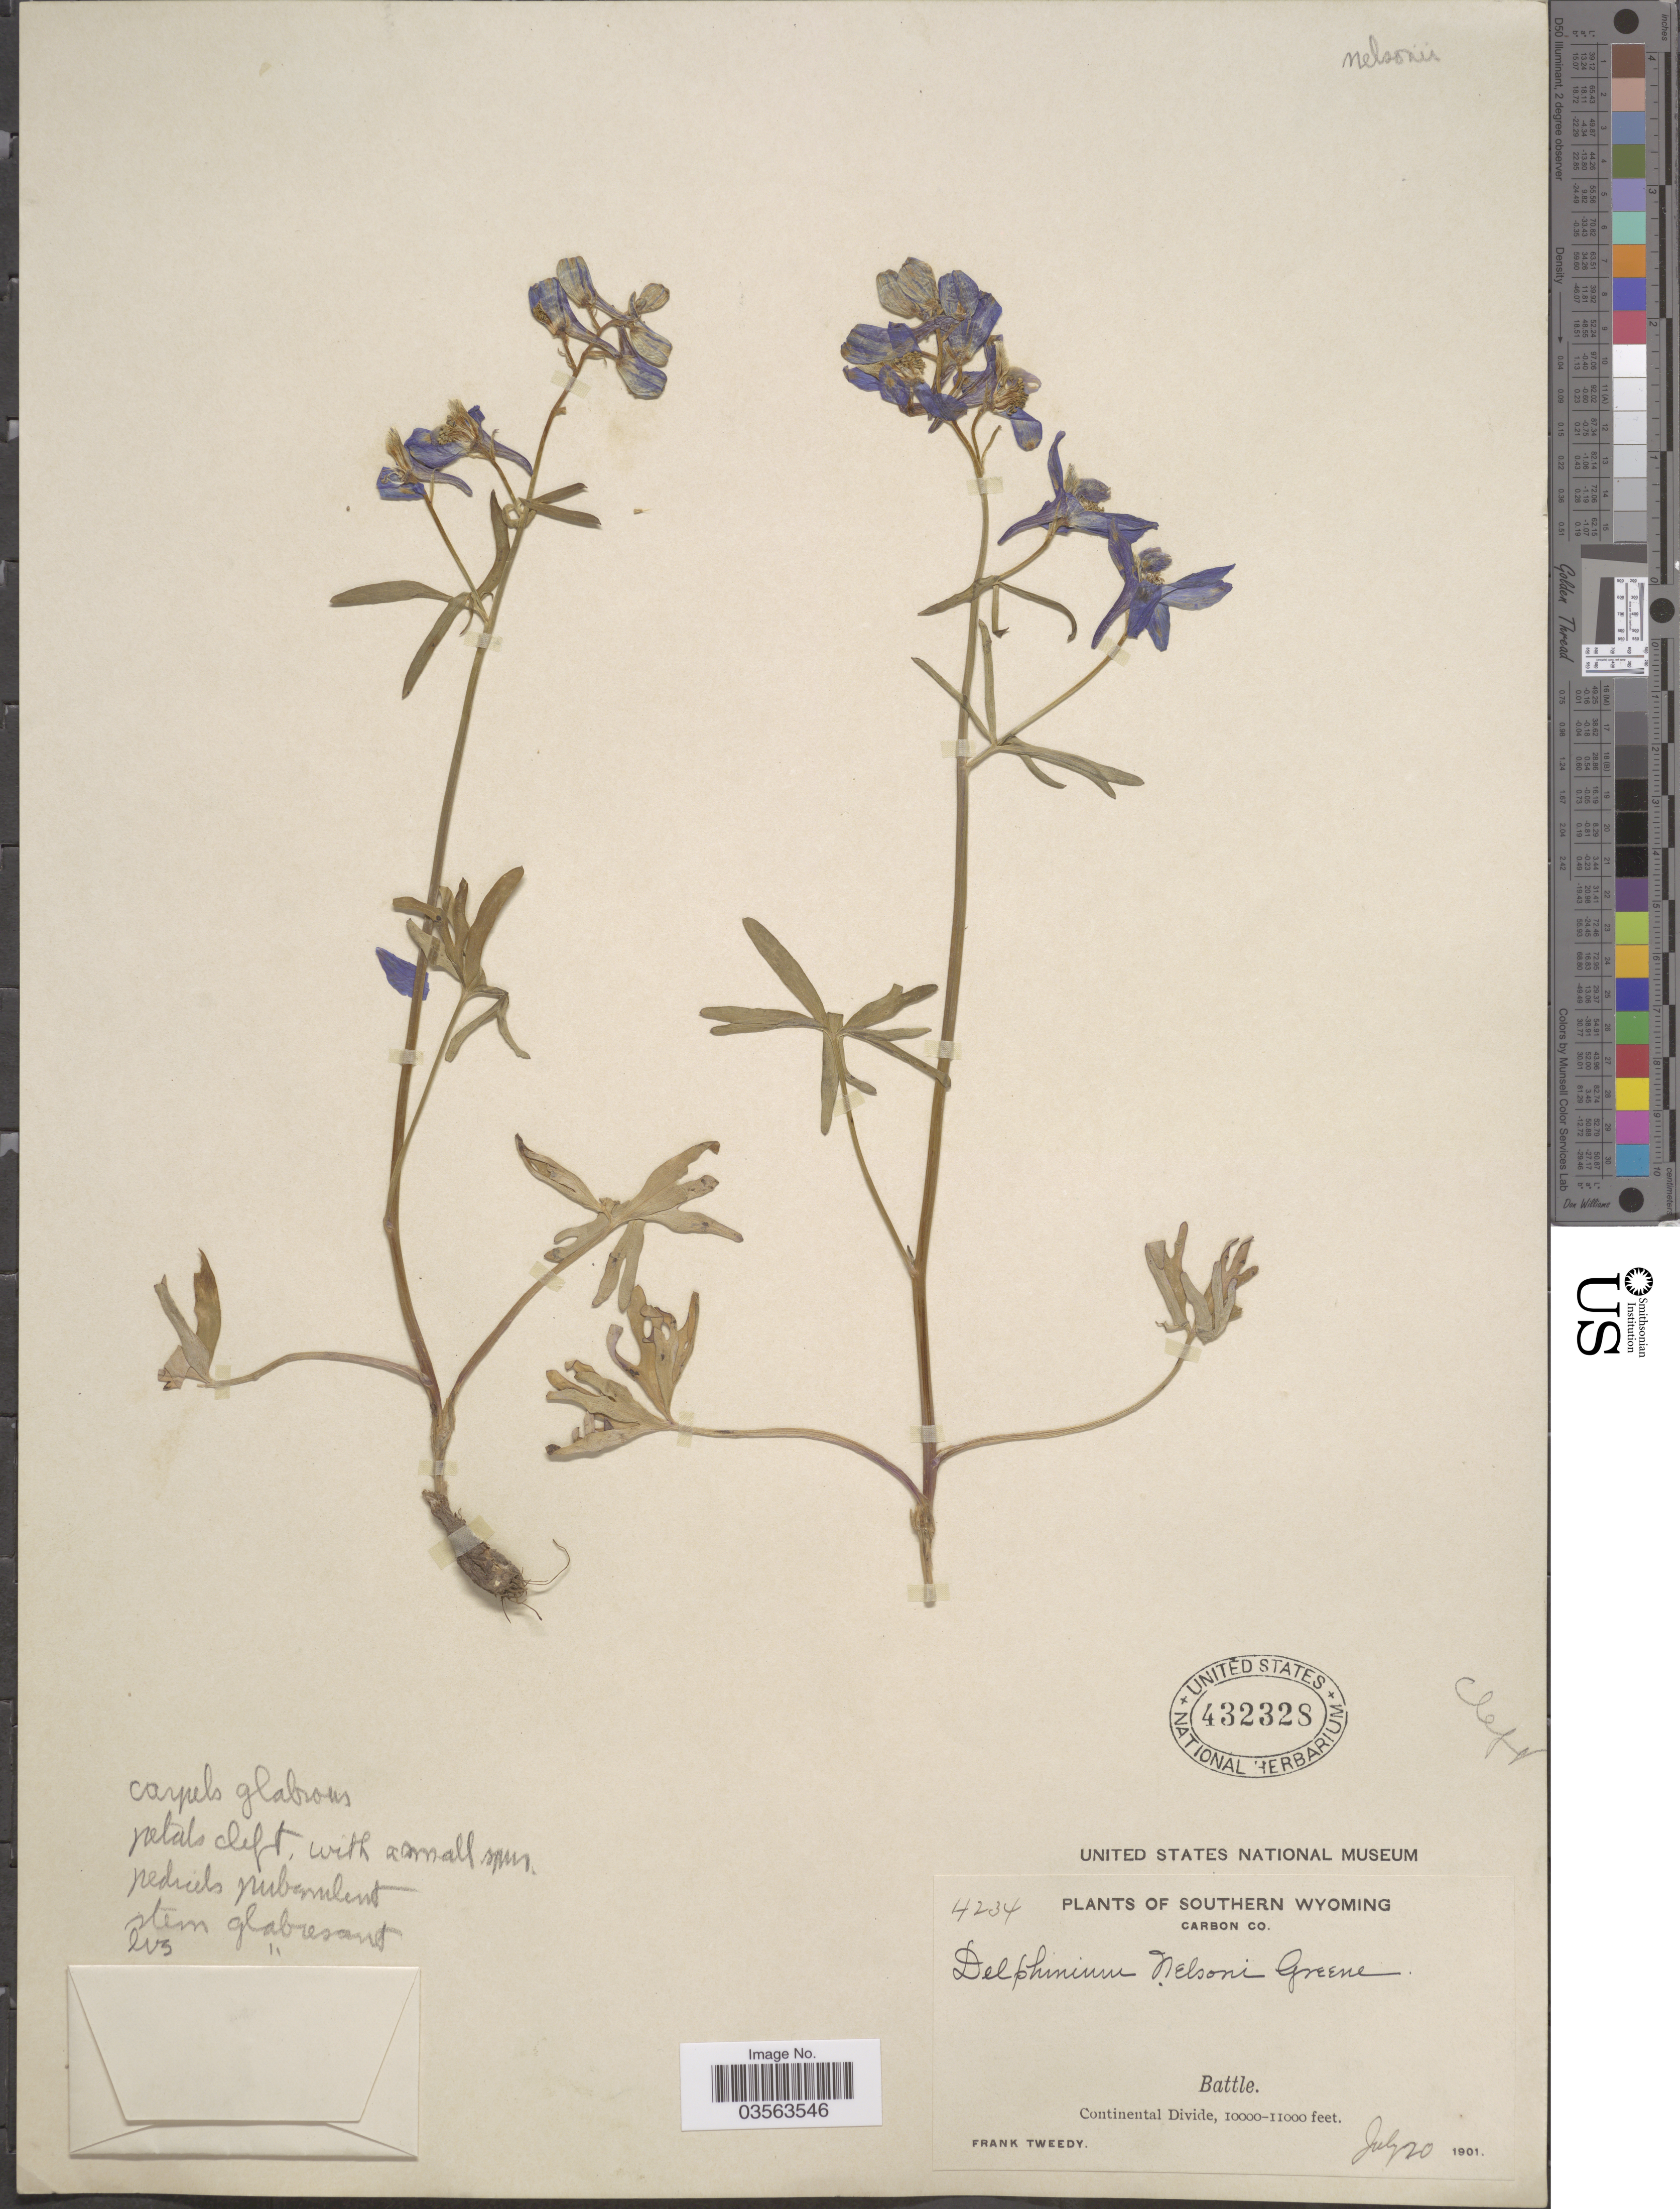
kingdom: Plantae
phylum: Tracheophyta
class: Magnoliopsida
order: Ranunculales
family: Ranunculaceae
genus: Delphinium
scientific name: Delphinium nelsonii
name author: Greene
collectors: F. Tweedy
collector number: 4234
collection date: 1901-07-20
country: United States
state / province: Wyoming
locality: Southern Wyoming. Carbon Co. Battle. Continental Divide.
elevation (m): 3048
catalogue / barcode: US 432328